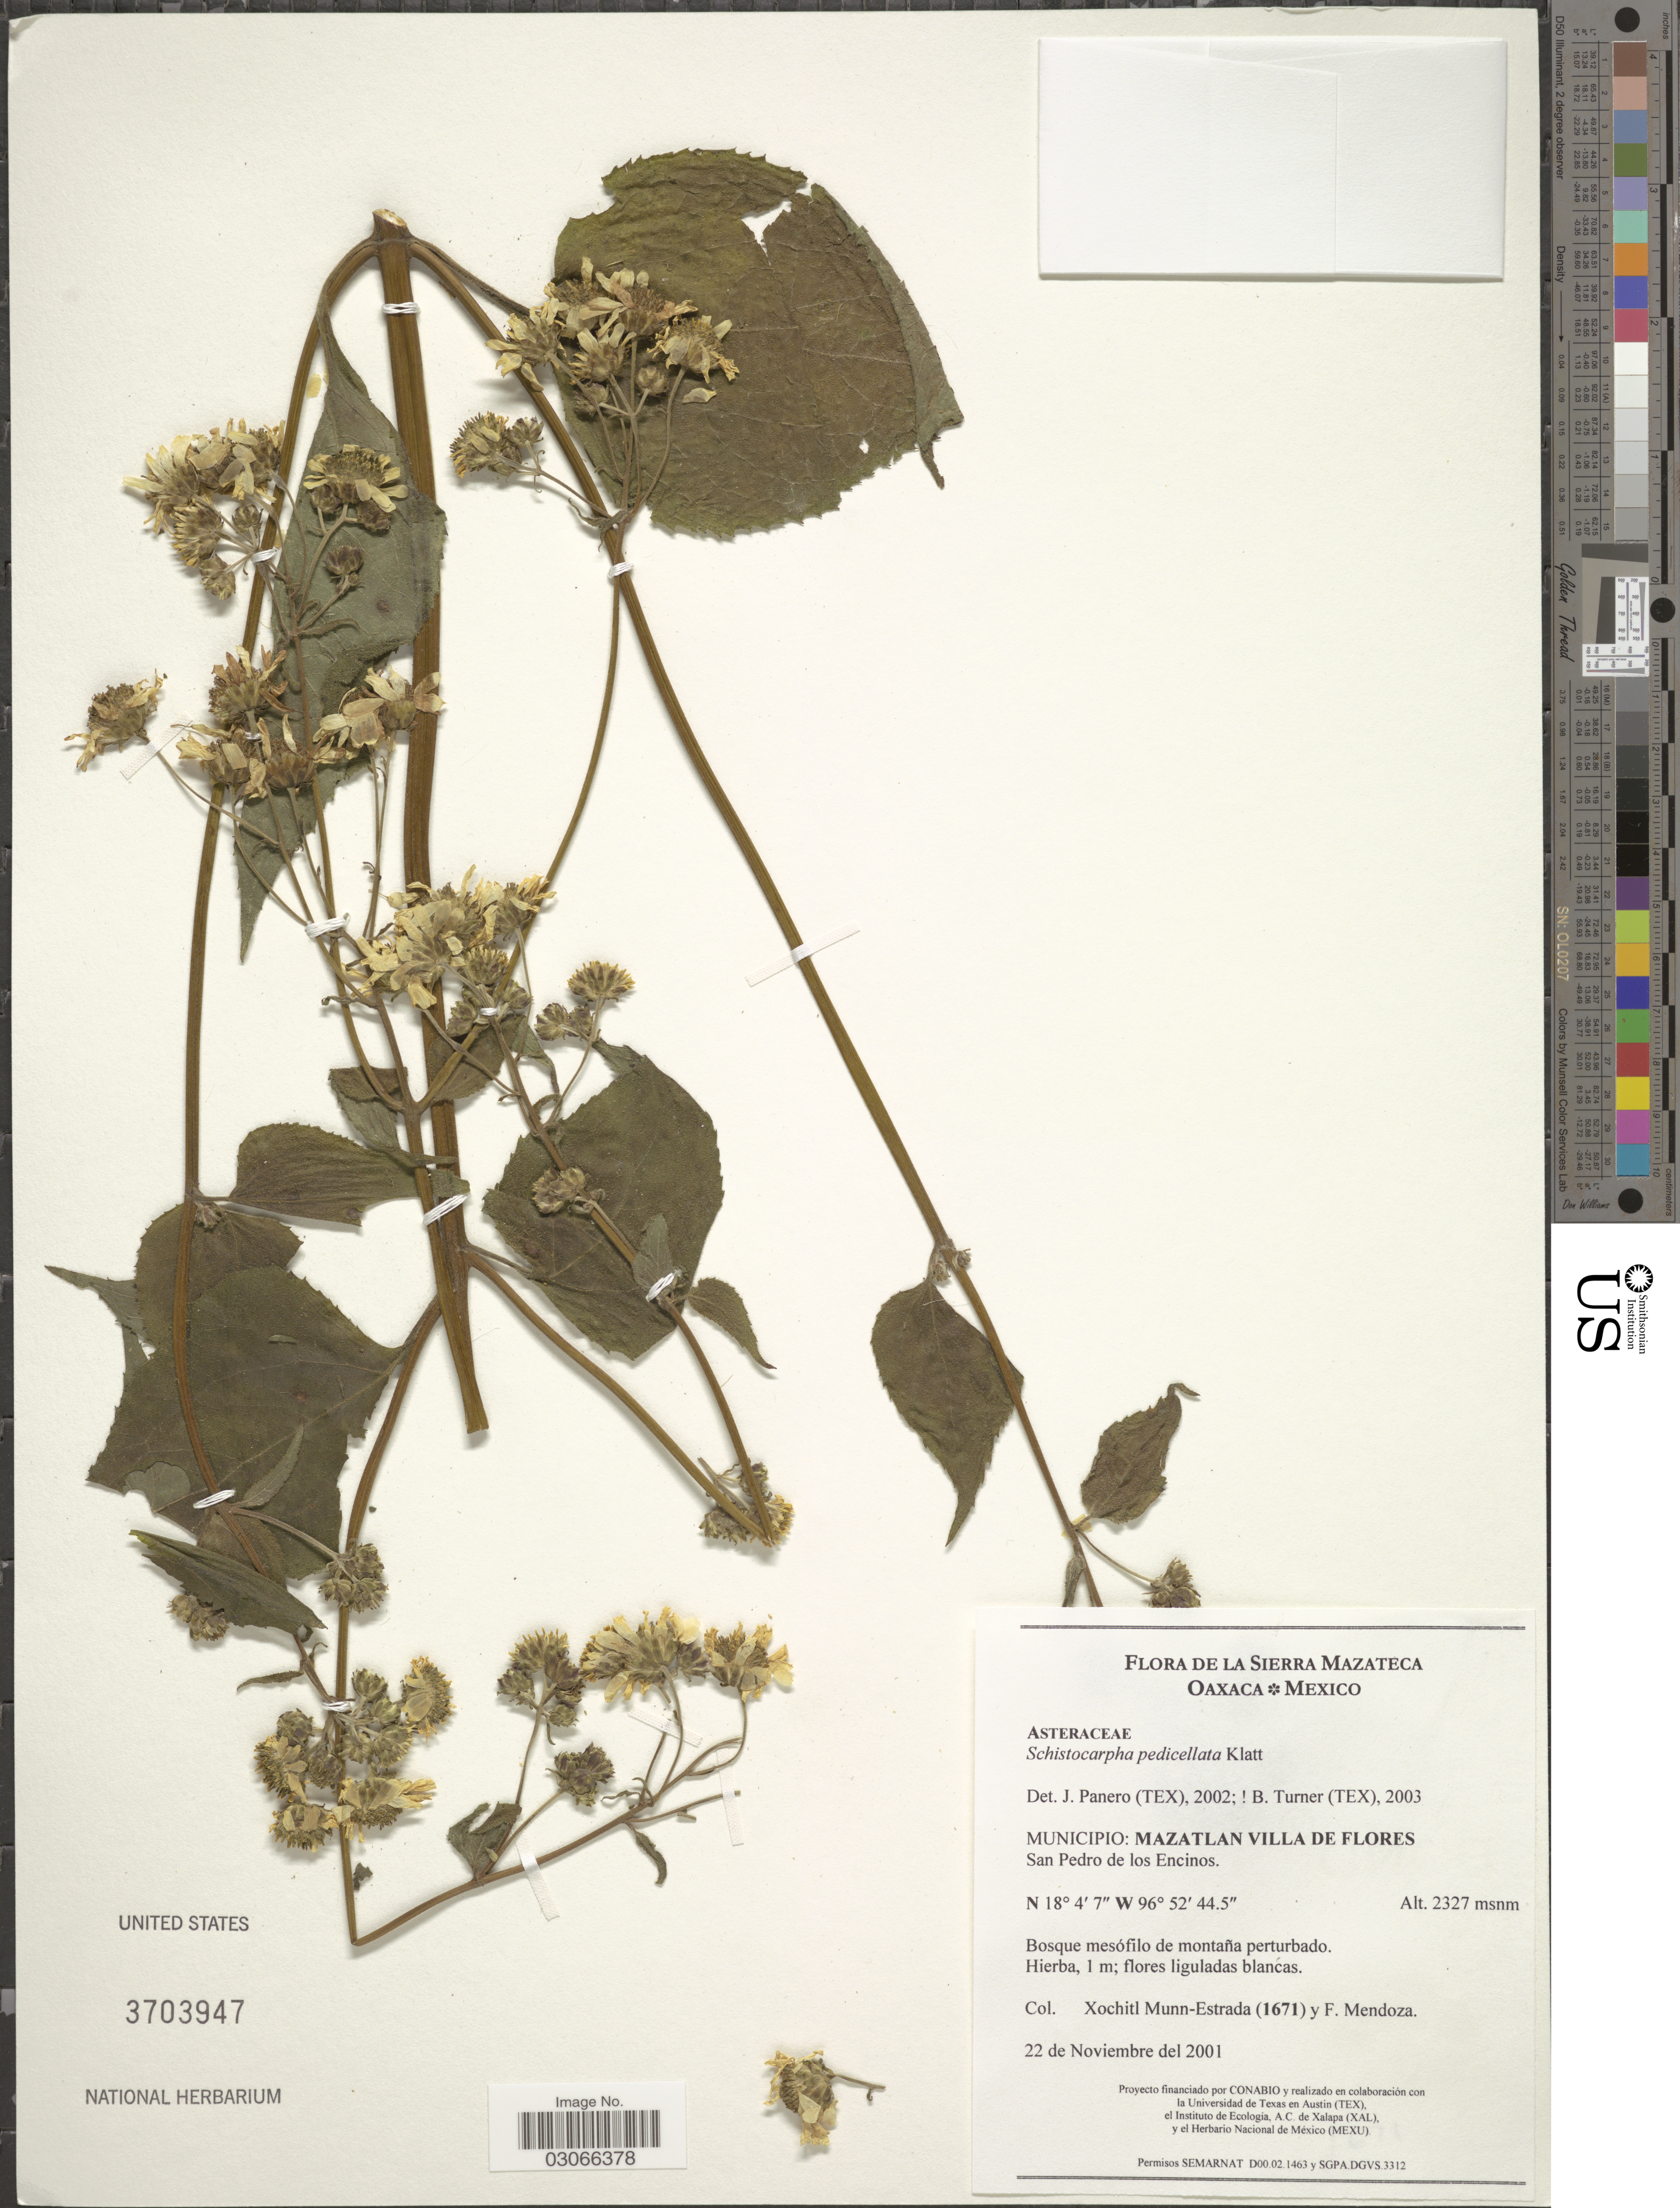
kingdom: Plantae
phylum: Tracheophyta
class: Magnoliopsida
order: Asterales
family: Asteraceae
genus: Schistocarpha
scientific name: Schistocarpha pedicellata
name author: Klatt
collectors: X. Munn-Estrada & F. Mendoza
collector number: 1671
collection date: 2001-11-22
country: Mexico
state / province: Oaxaca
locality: La Sierra Mazateca. Municipio: Mazatlan Villa de Flores. San Pedro de los Encinos.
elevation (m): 2327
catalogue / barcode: US 3703947